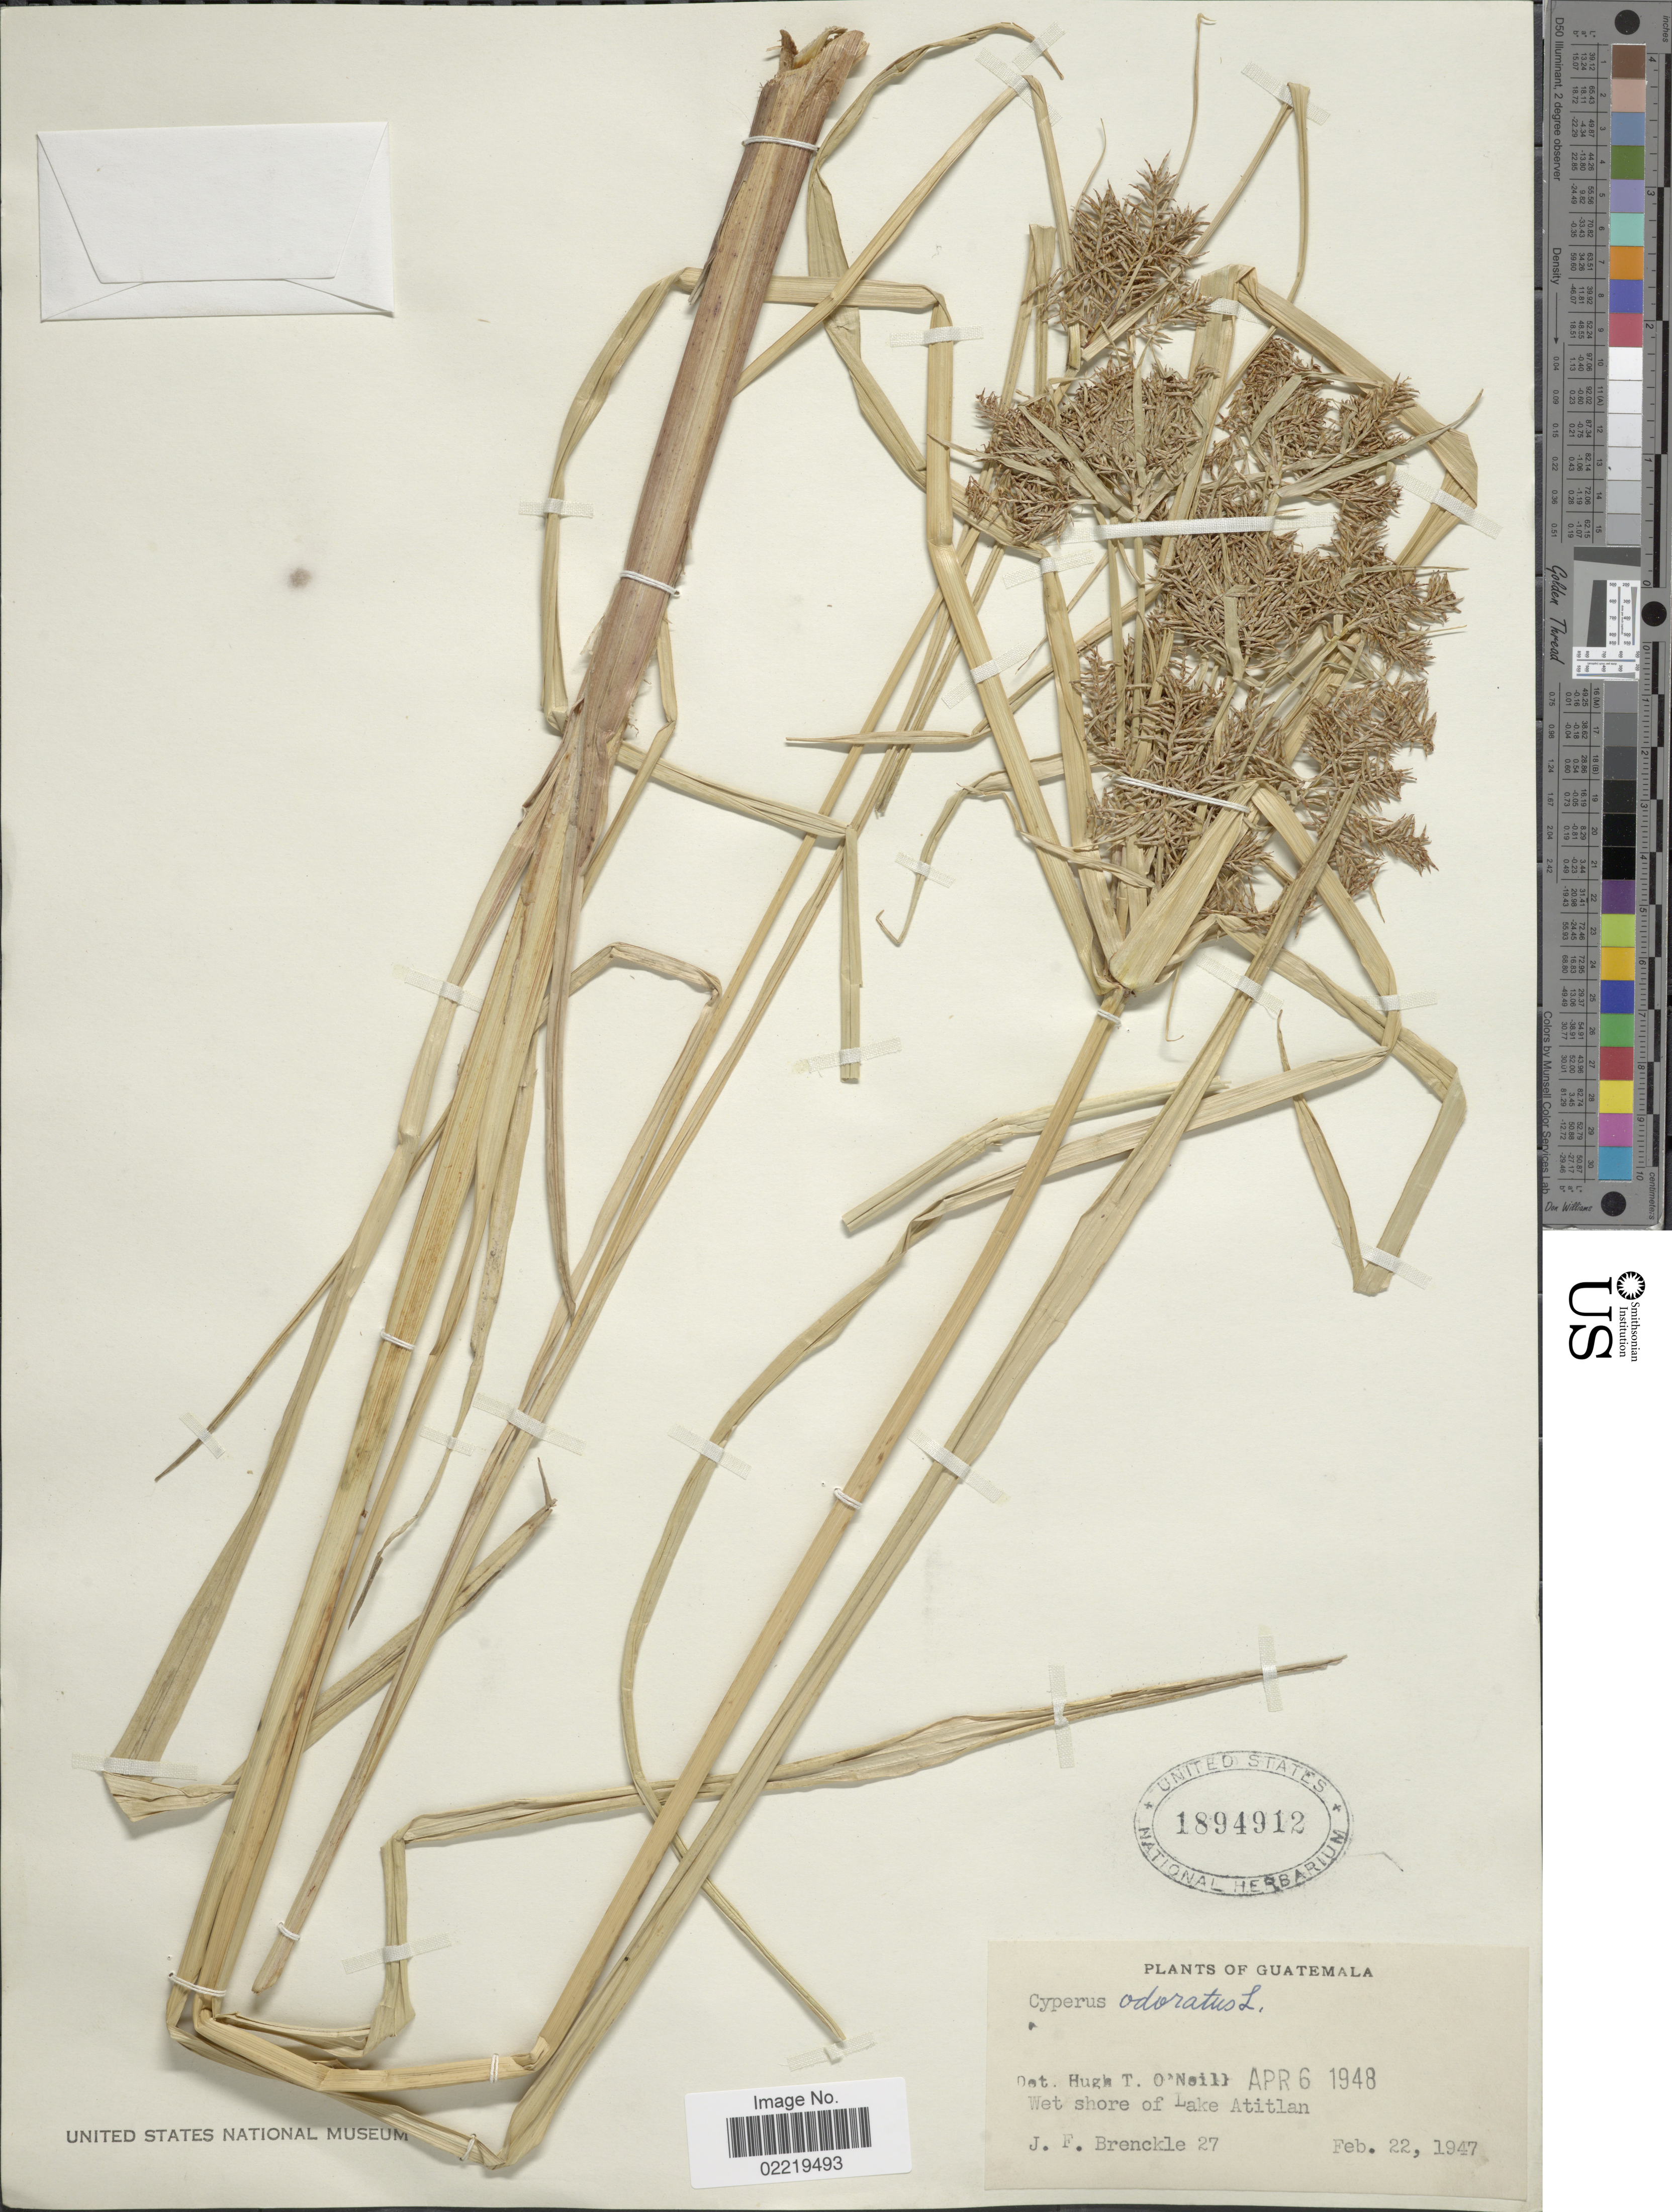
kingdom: Plantae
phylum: Tracheophyta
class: Liliopsida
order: Poales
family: Cyperaceae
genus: Cyperus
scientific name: Cyperus odoratus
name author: L.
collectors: J. Brenckle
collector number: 27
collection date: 1947-02-22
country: Guatemala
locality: Wet shore of Lake Atitlan.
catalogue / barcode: US 1894912